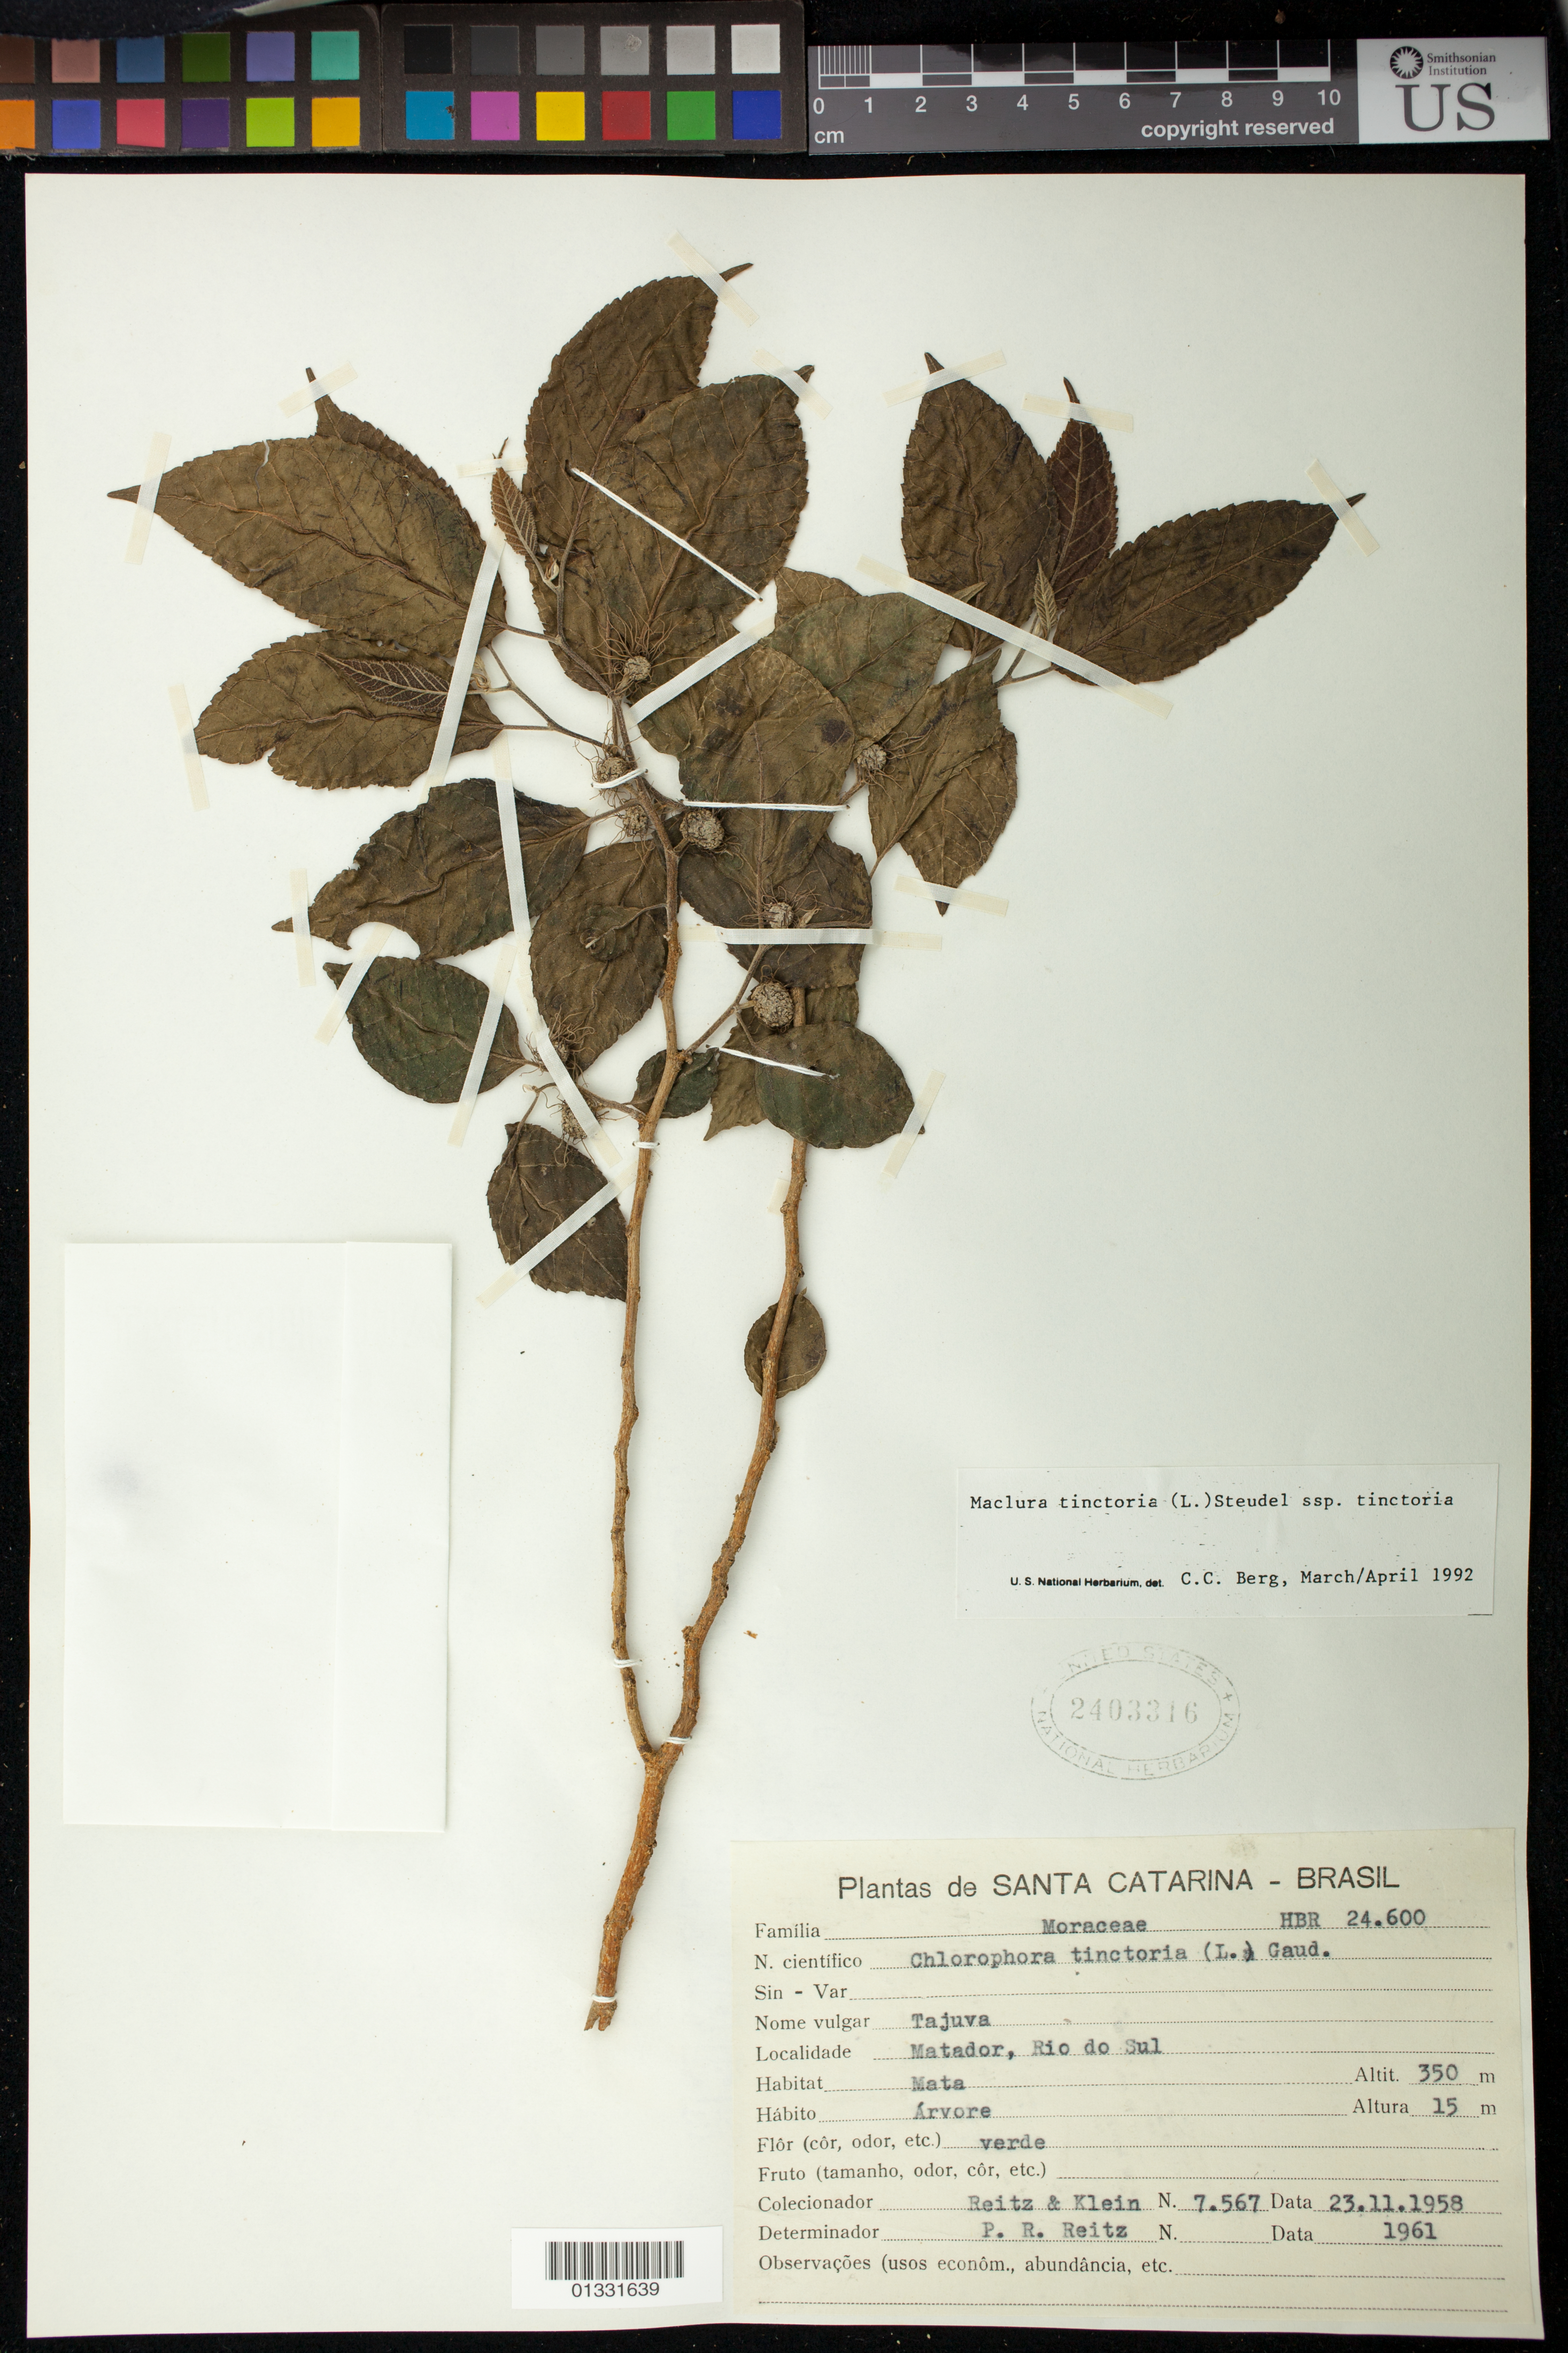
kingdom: Plantae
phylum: Tracheophyta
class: Magnoliopsida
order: Rosales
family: Moraceae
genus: Maclura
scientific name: Maclura tinctoria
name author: (L.) D. Don ex Steud.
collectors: R. Reitz & R. M. Klein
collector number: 7567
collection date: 1958-11-23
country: Brazil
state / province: Santa Catarina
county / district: Rio do Sul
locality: Matador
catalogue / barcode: US 2403316